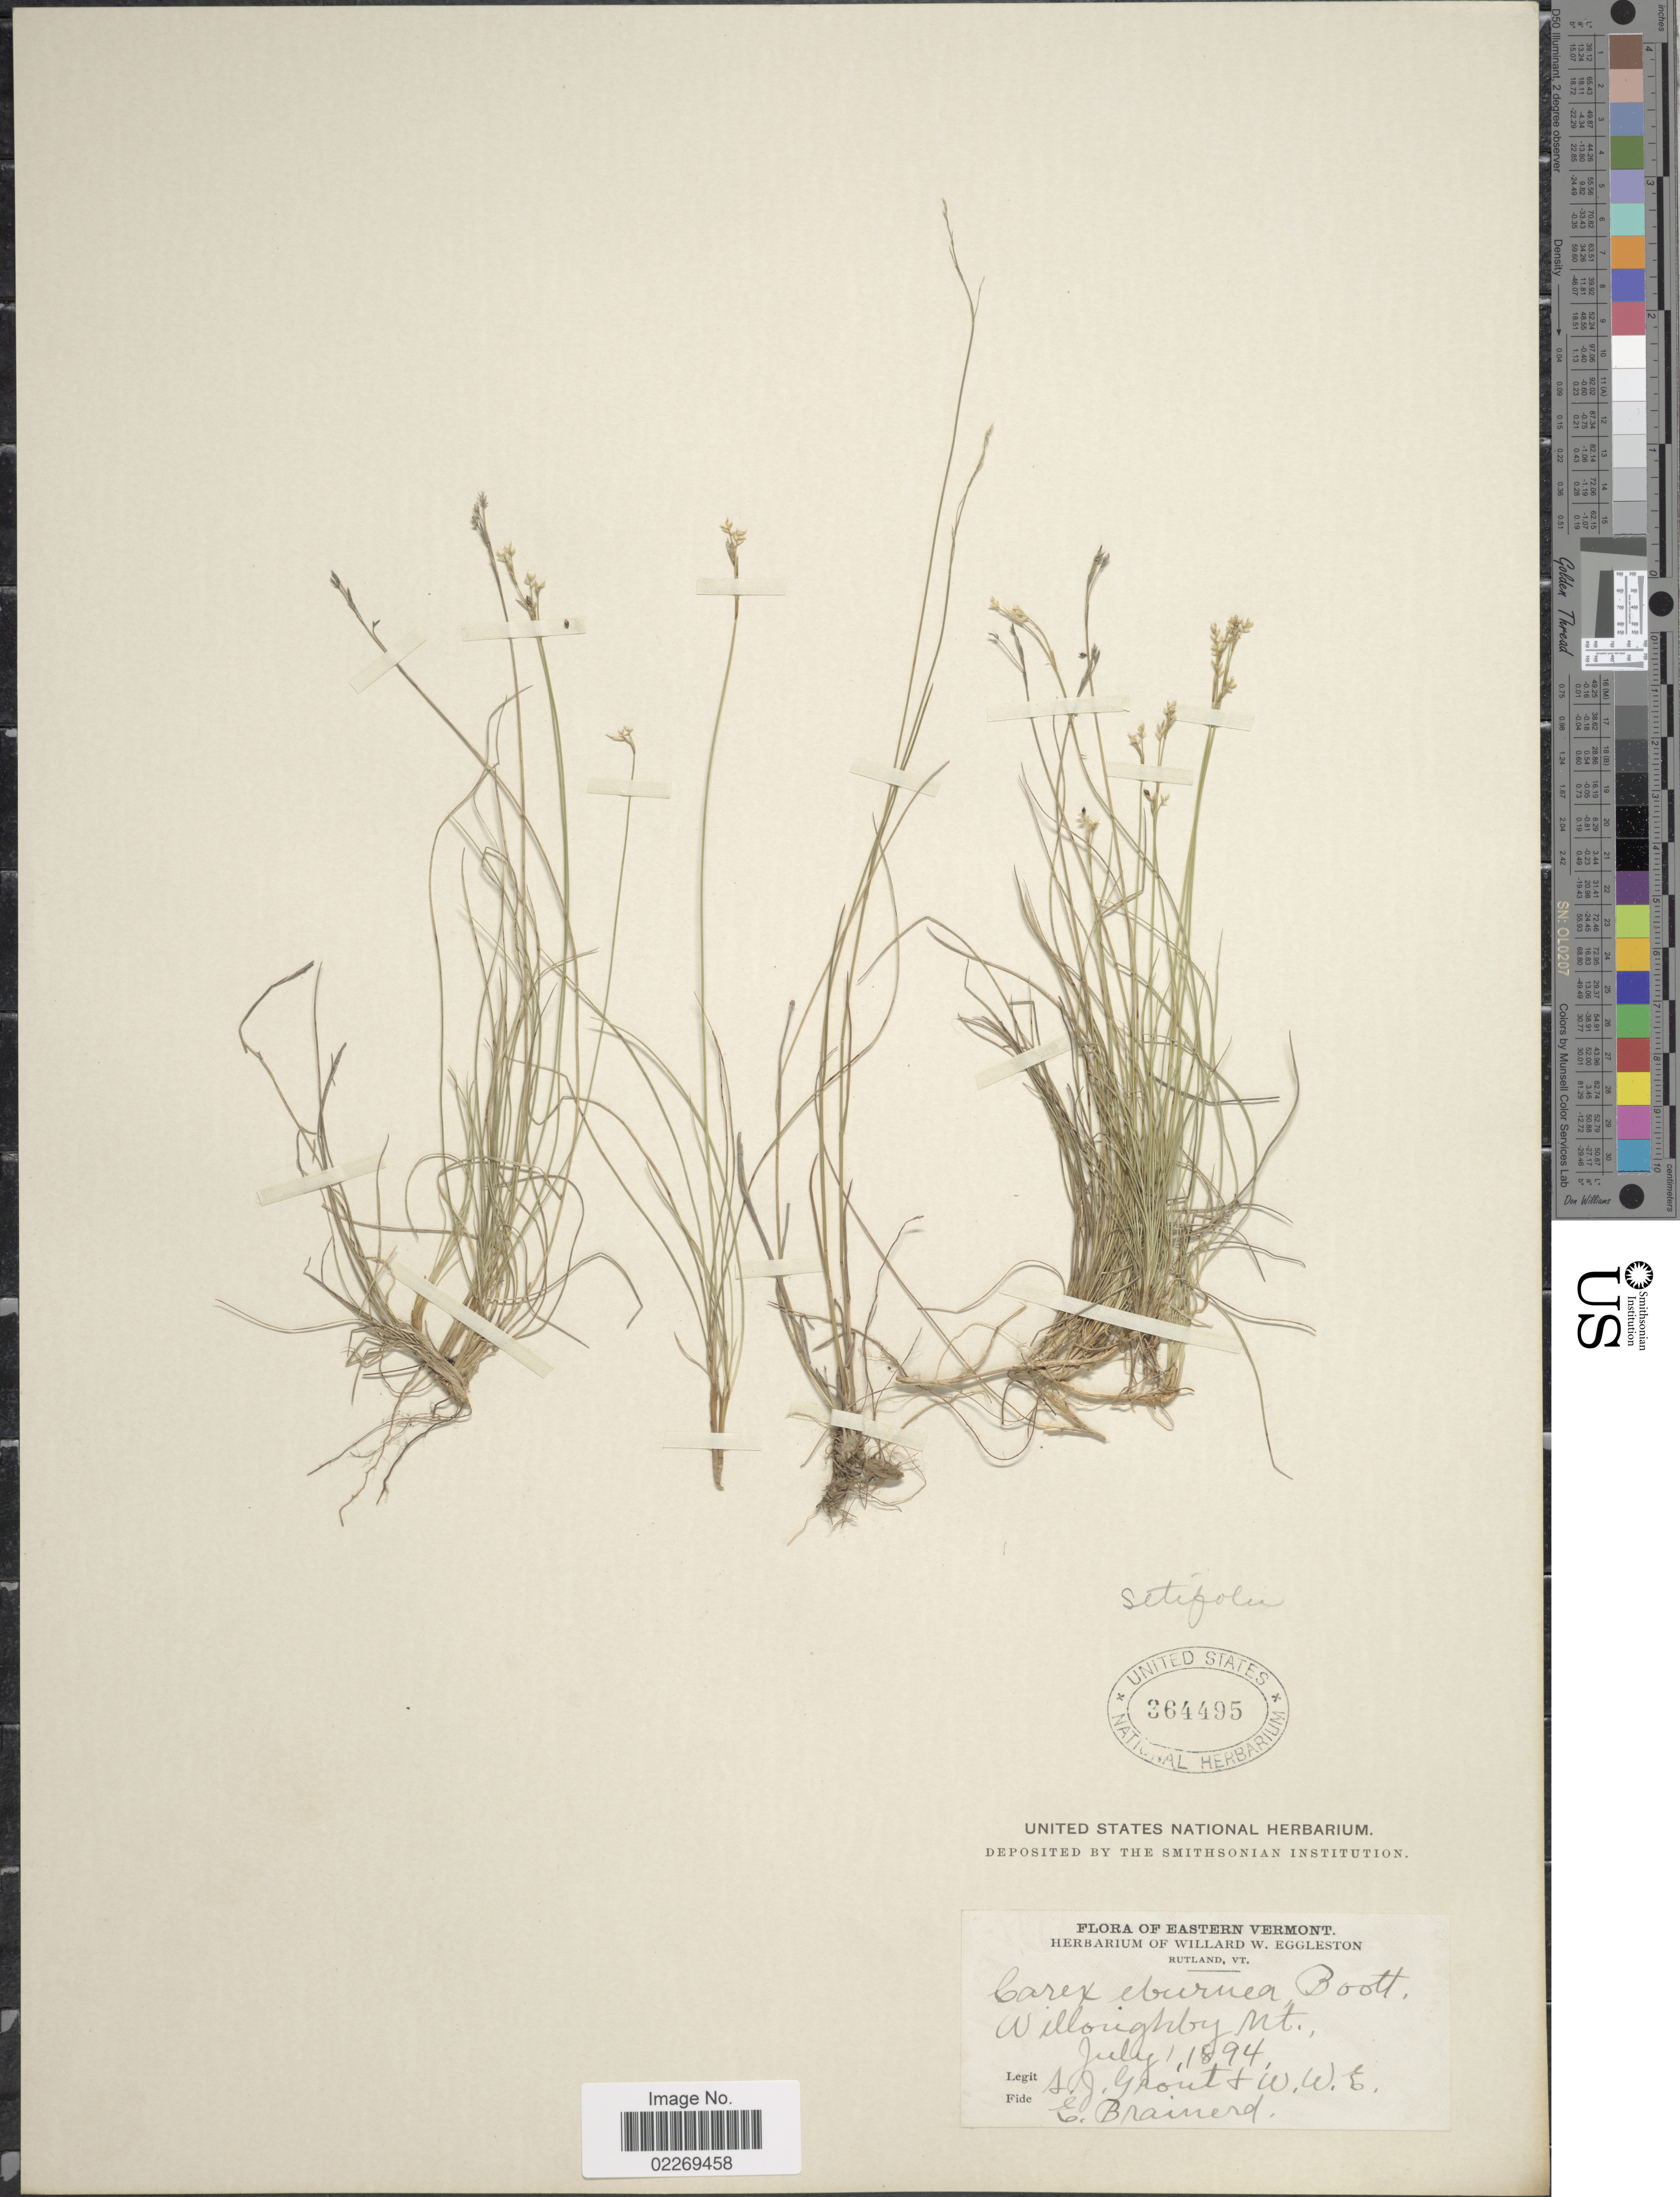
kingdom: Plantae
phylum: Tracheophyta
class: Liliopsida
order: Poales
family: Cyperaceae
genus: Carex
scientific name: Carex eburnea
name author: Boott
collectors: A. J. Grout, W. W. E. & E. Brainerd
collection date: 1894-07-01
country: United States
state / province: Vermont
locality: Eastern Vermont, Willoughby Mt.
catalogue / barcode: US 364495